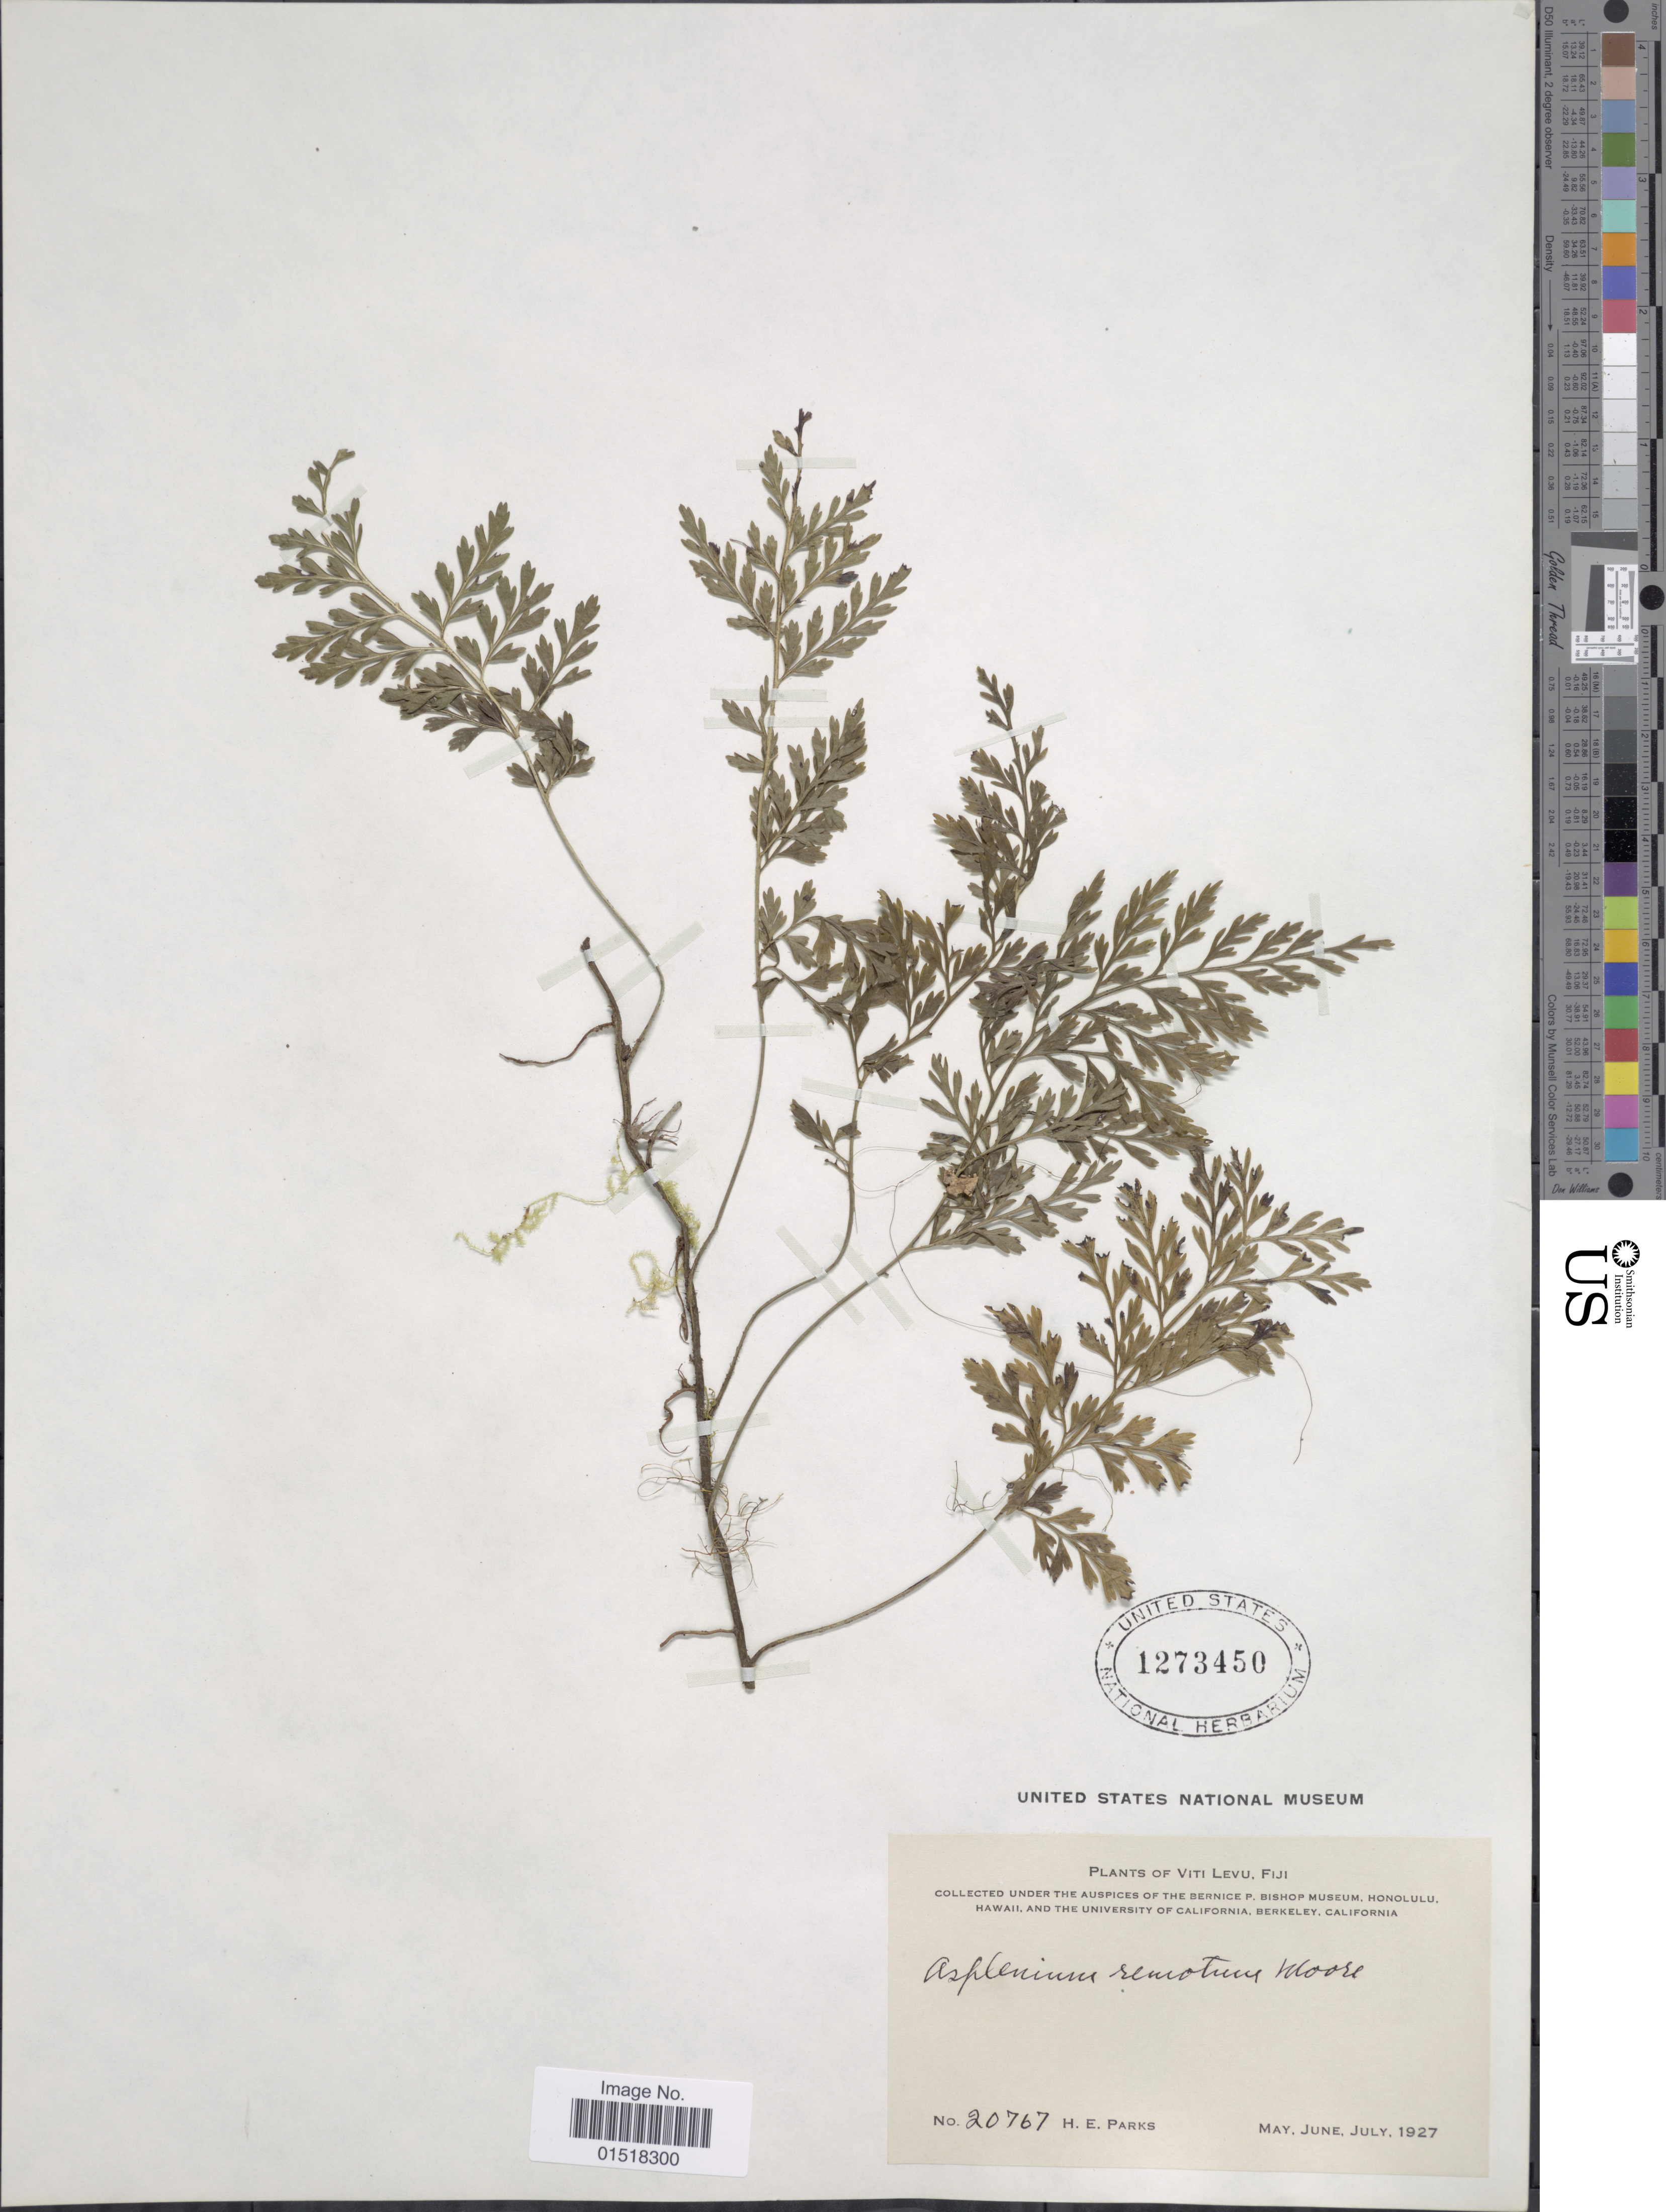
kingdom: Plantae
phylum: Tracheophyta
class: Polypodiopsida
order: Polypodiales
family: Aspleniaceae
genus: Asplenium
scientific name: Asplenium remotum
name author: T. Moore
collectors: H. E. Parks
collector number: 20767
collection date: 1927-05/1927-07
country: Fiji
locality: Viti Levu.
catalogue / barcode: US 1273450